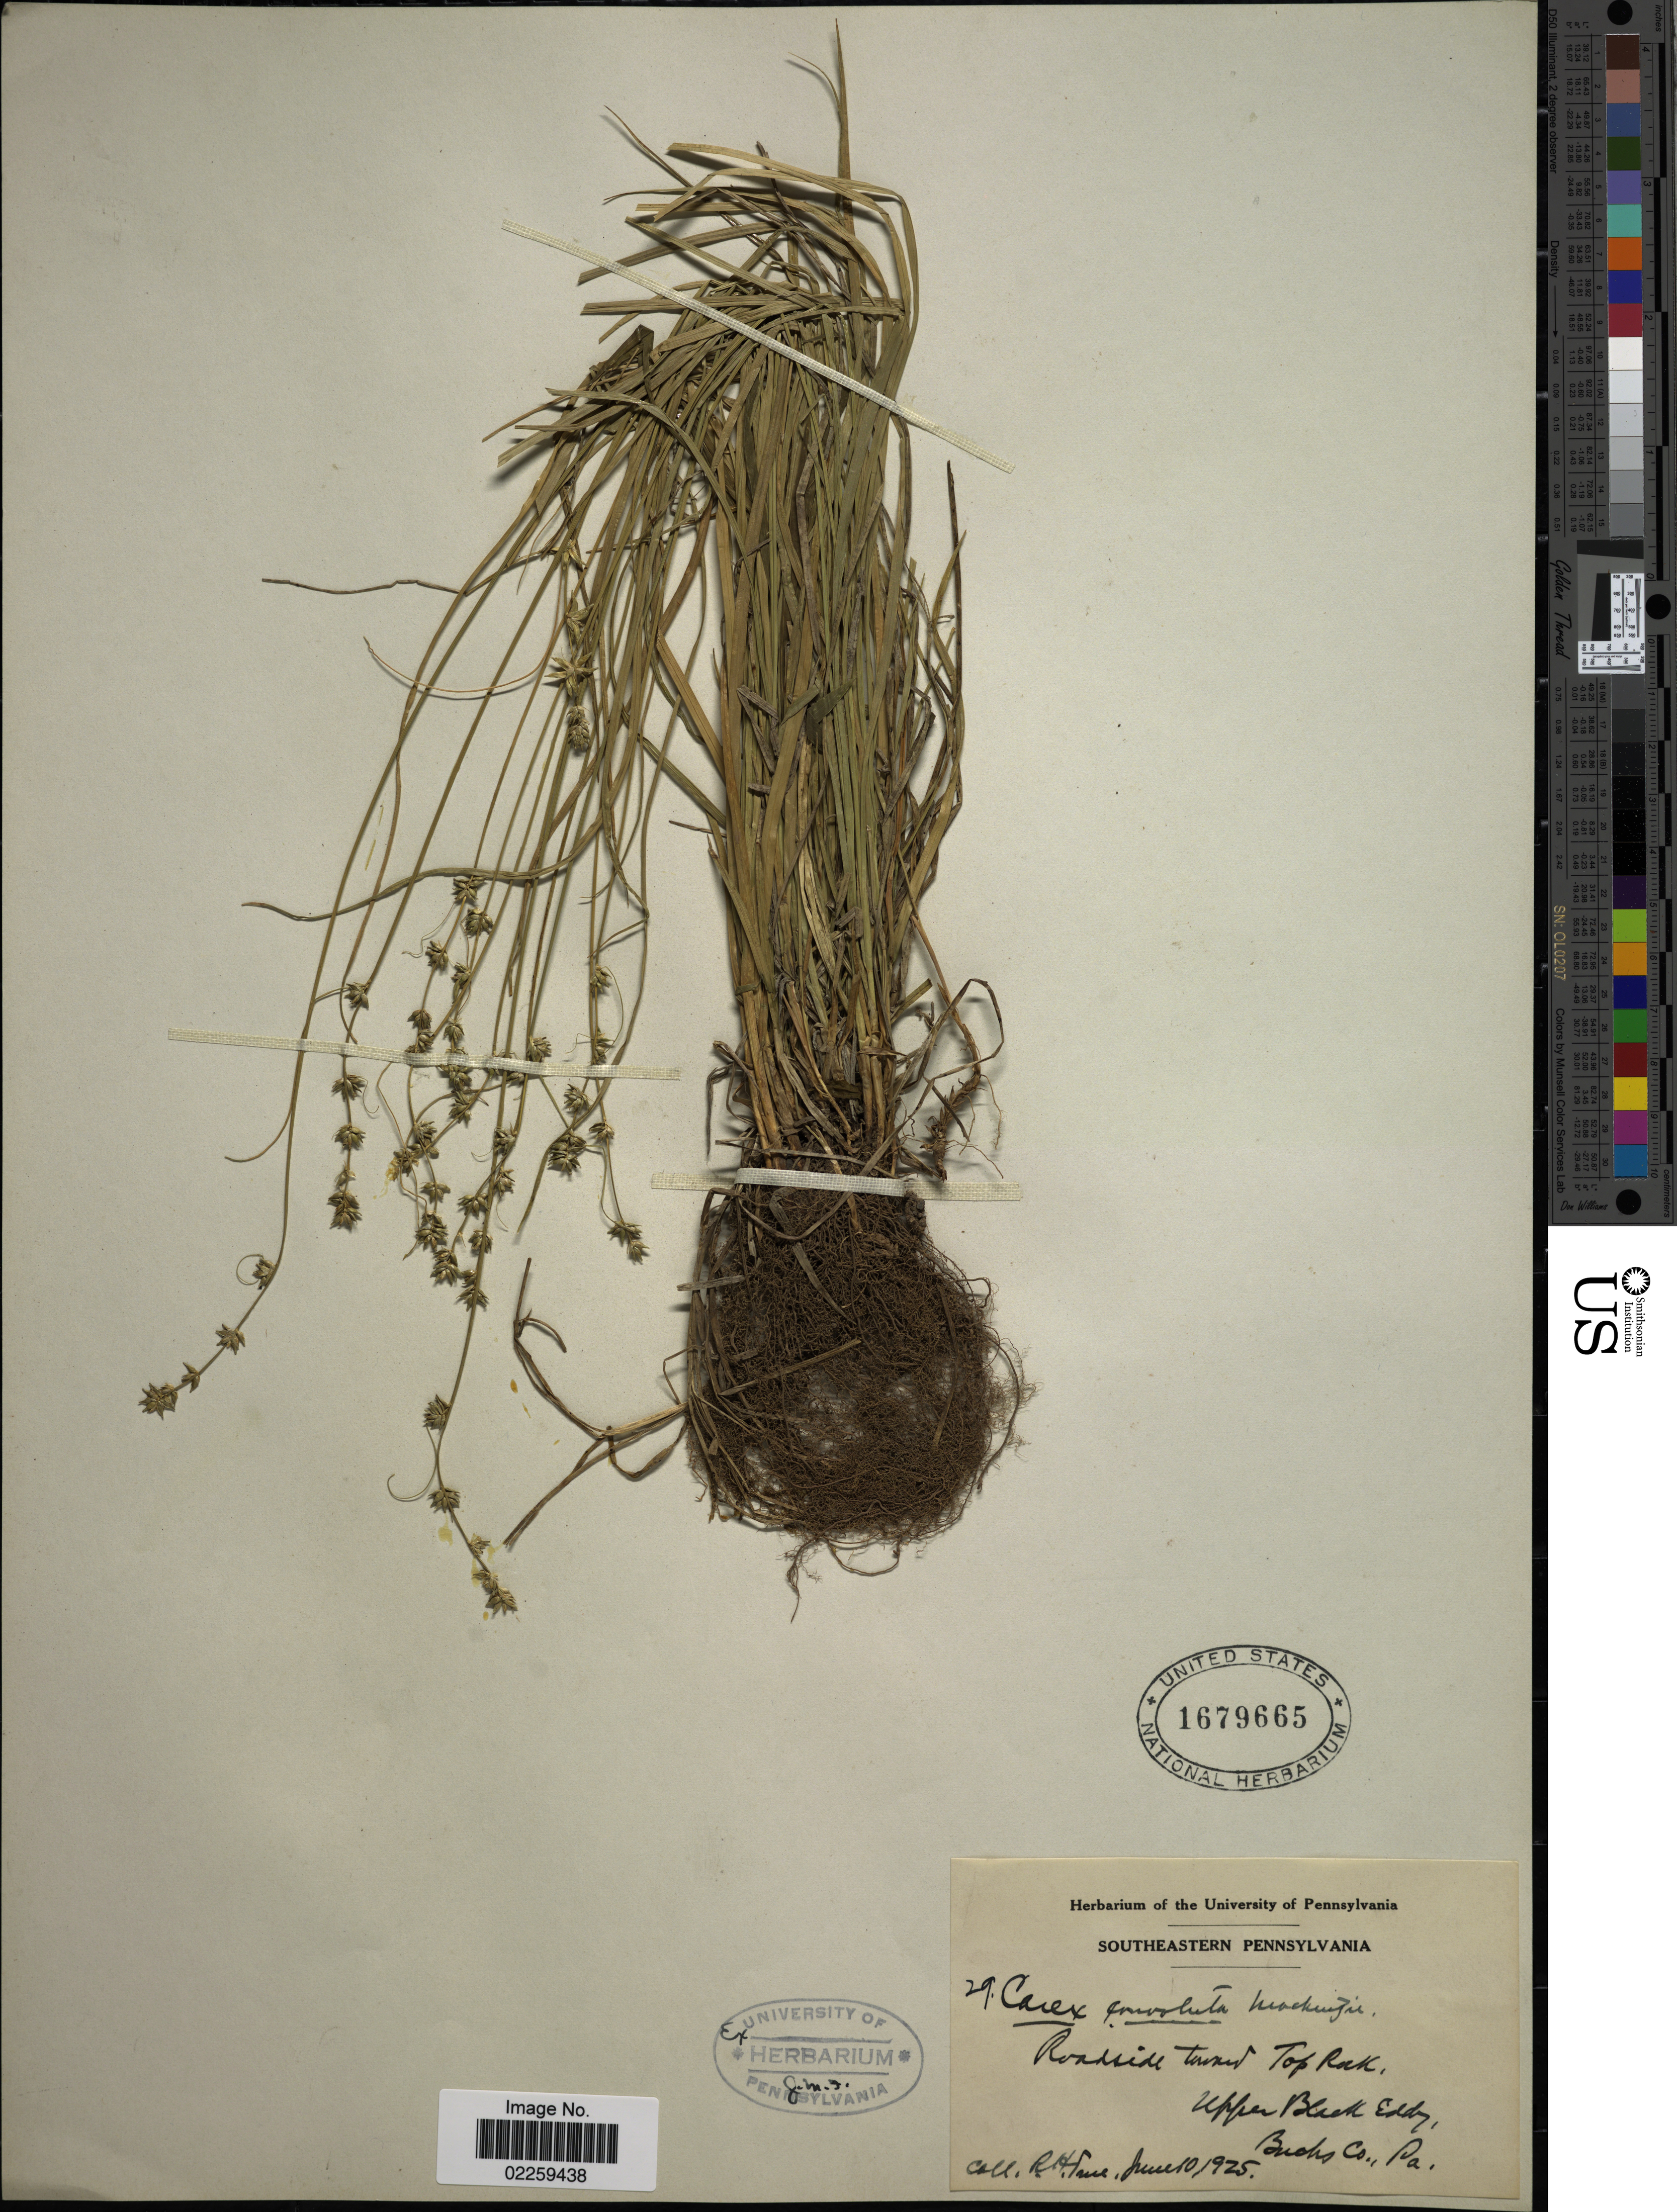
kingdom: Plantae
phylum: Tracheophyta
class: Liliopsida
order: Poales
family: Cyperaceae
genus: Carex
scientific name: Carex rosea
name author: Willd.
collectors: R. H. True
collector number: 29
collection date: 1925-06-10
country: United States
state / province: Pennsylvania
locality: Southeastern Pennsylvania, Roadside toward Top Rock, Upper Black Eddy, Bucks Co.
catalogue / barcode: US 1679665